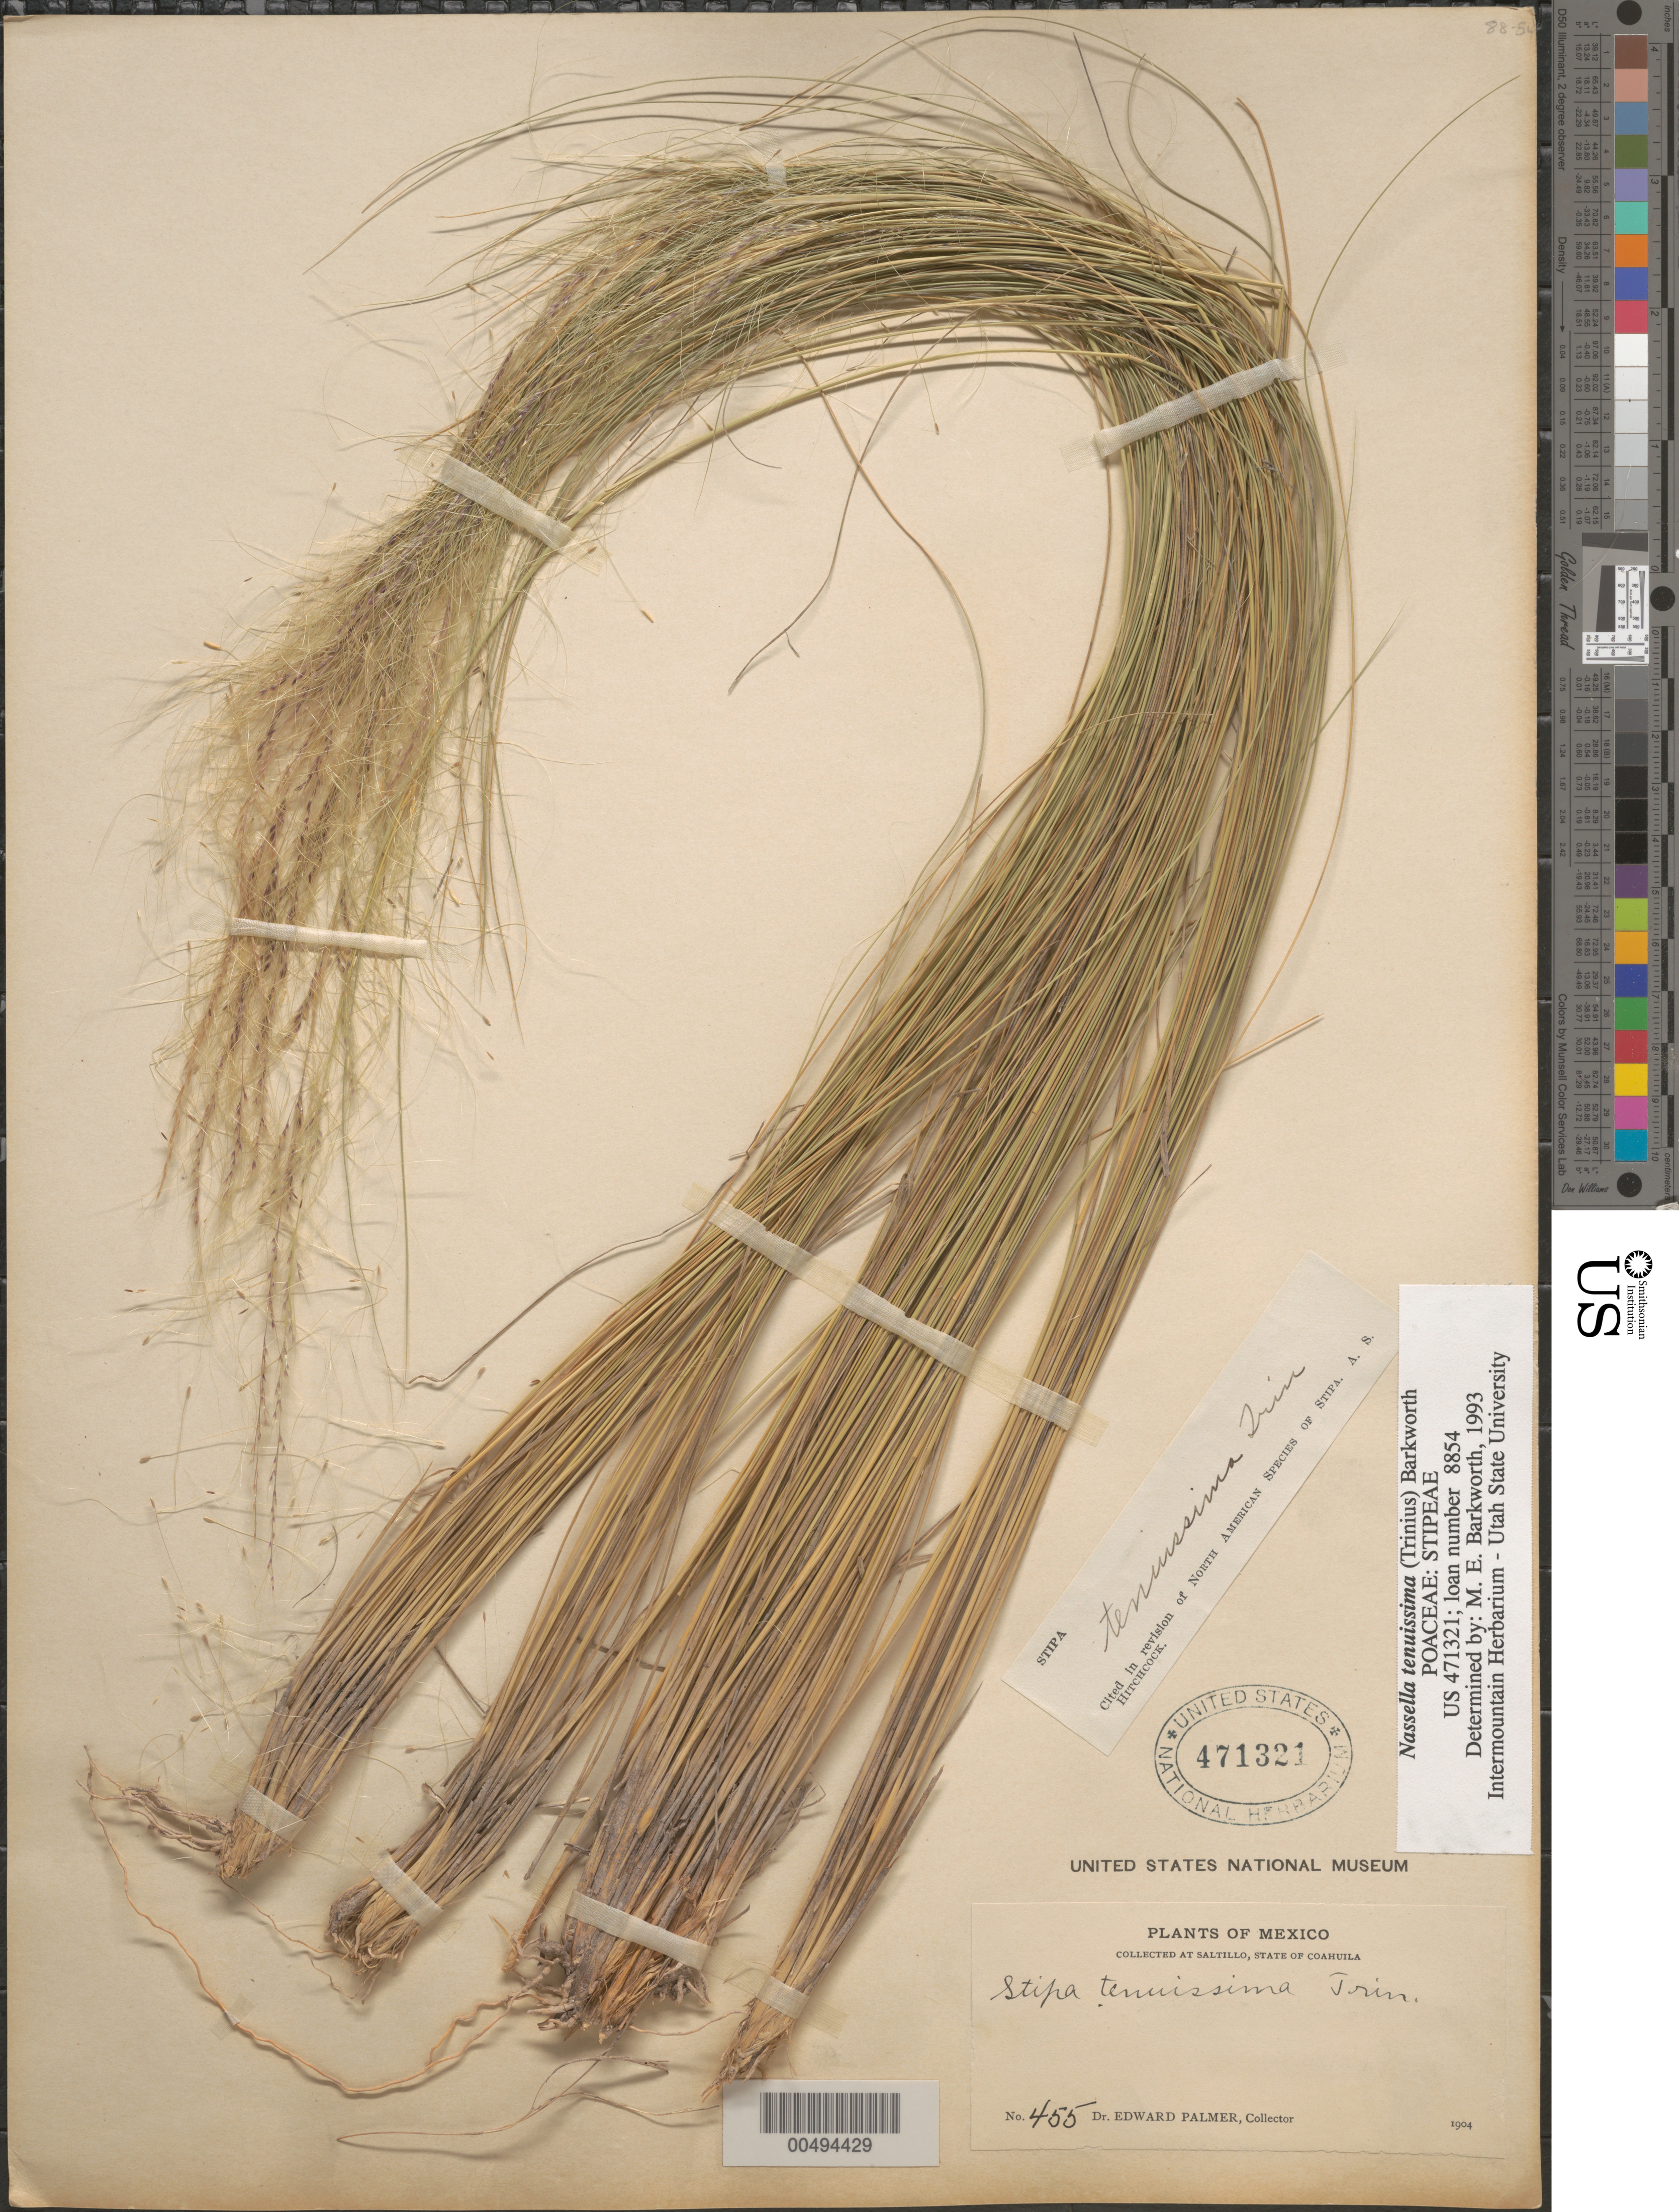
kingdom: Plantae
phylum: Tracheophyta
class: Liliopsida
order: Poales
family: Poaceae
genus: Nassella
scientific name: Nassella tenuissima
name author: (Trin.) Barkworth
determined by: Barkworth, M. E.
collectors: E. Palmer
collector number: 455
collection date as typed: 1904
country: Mexico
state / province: Coahuila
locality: At Saltillo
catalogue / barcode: US 471321